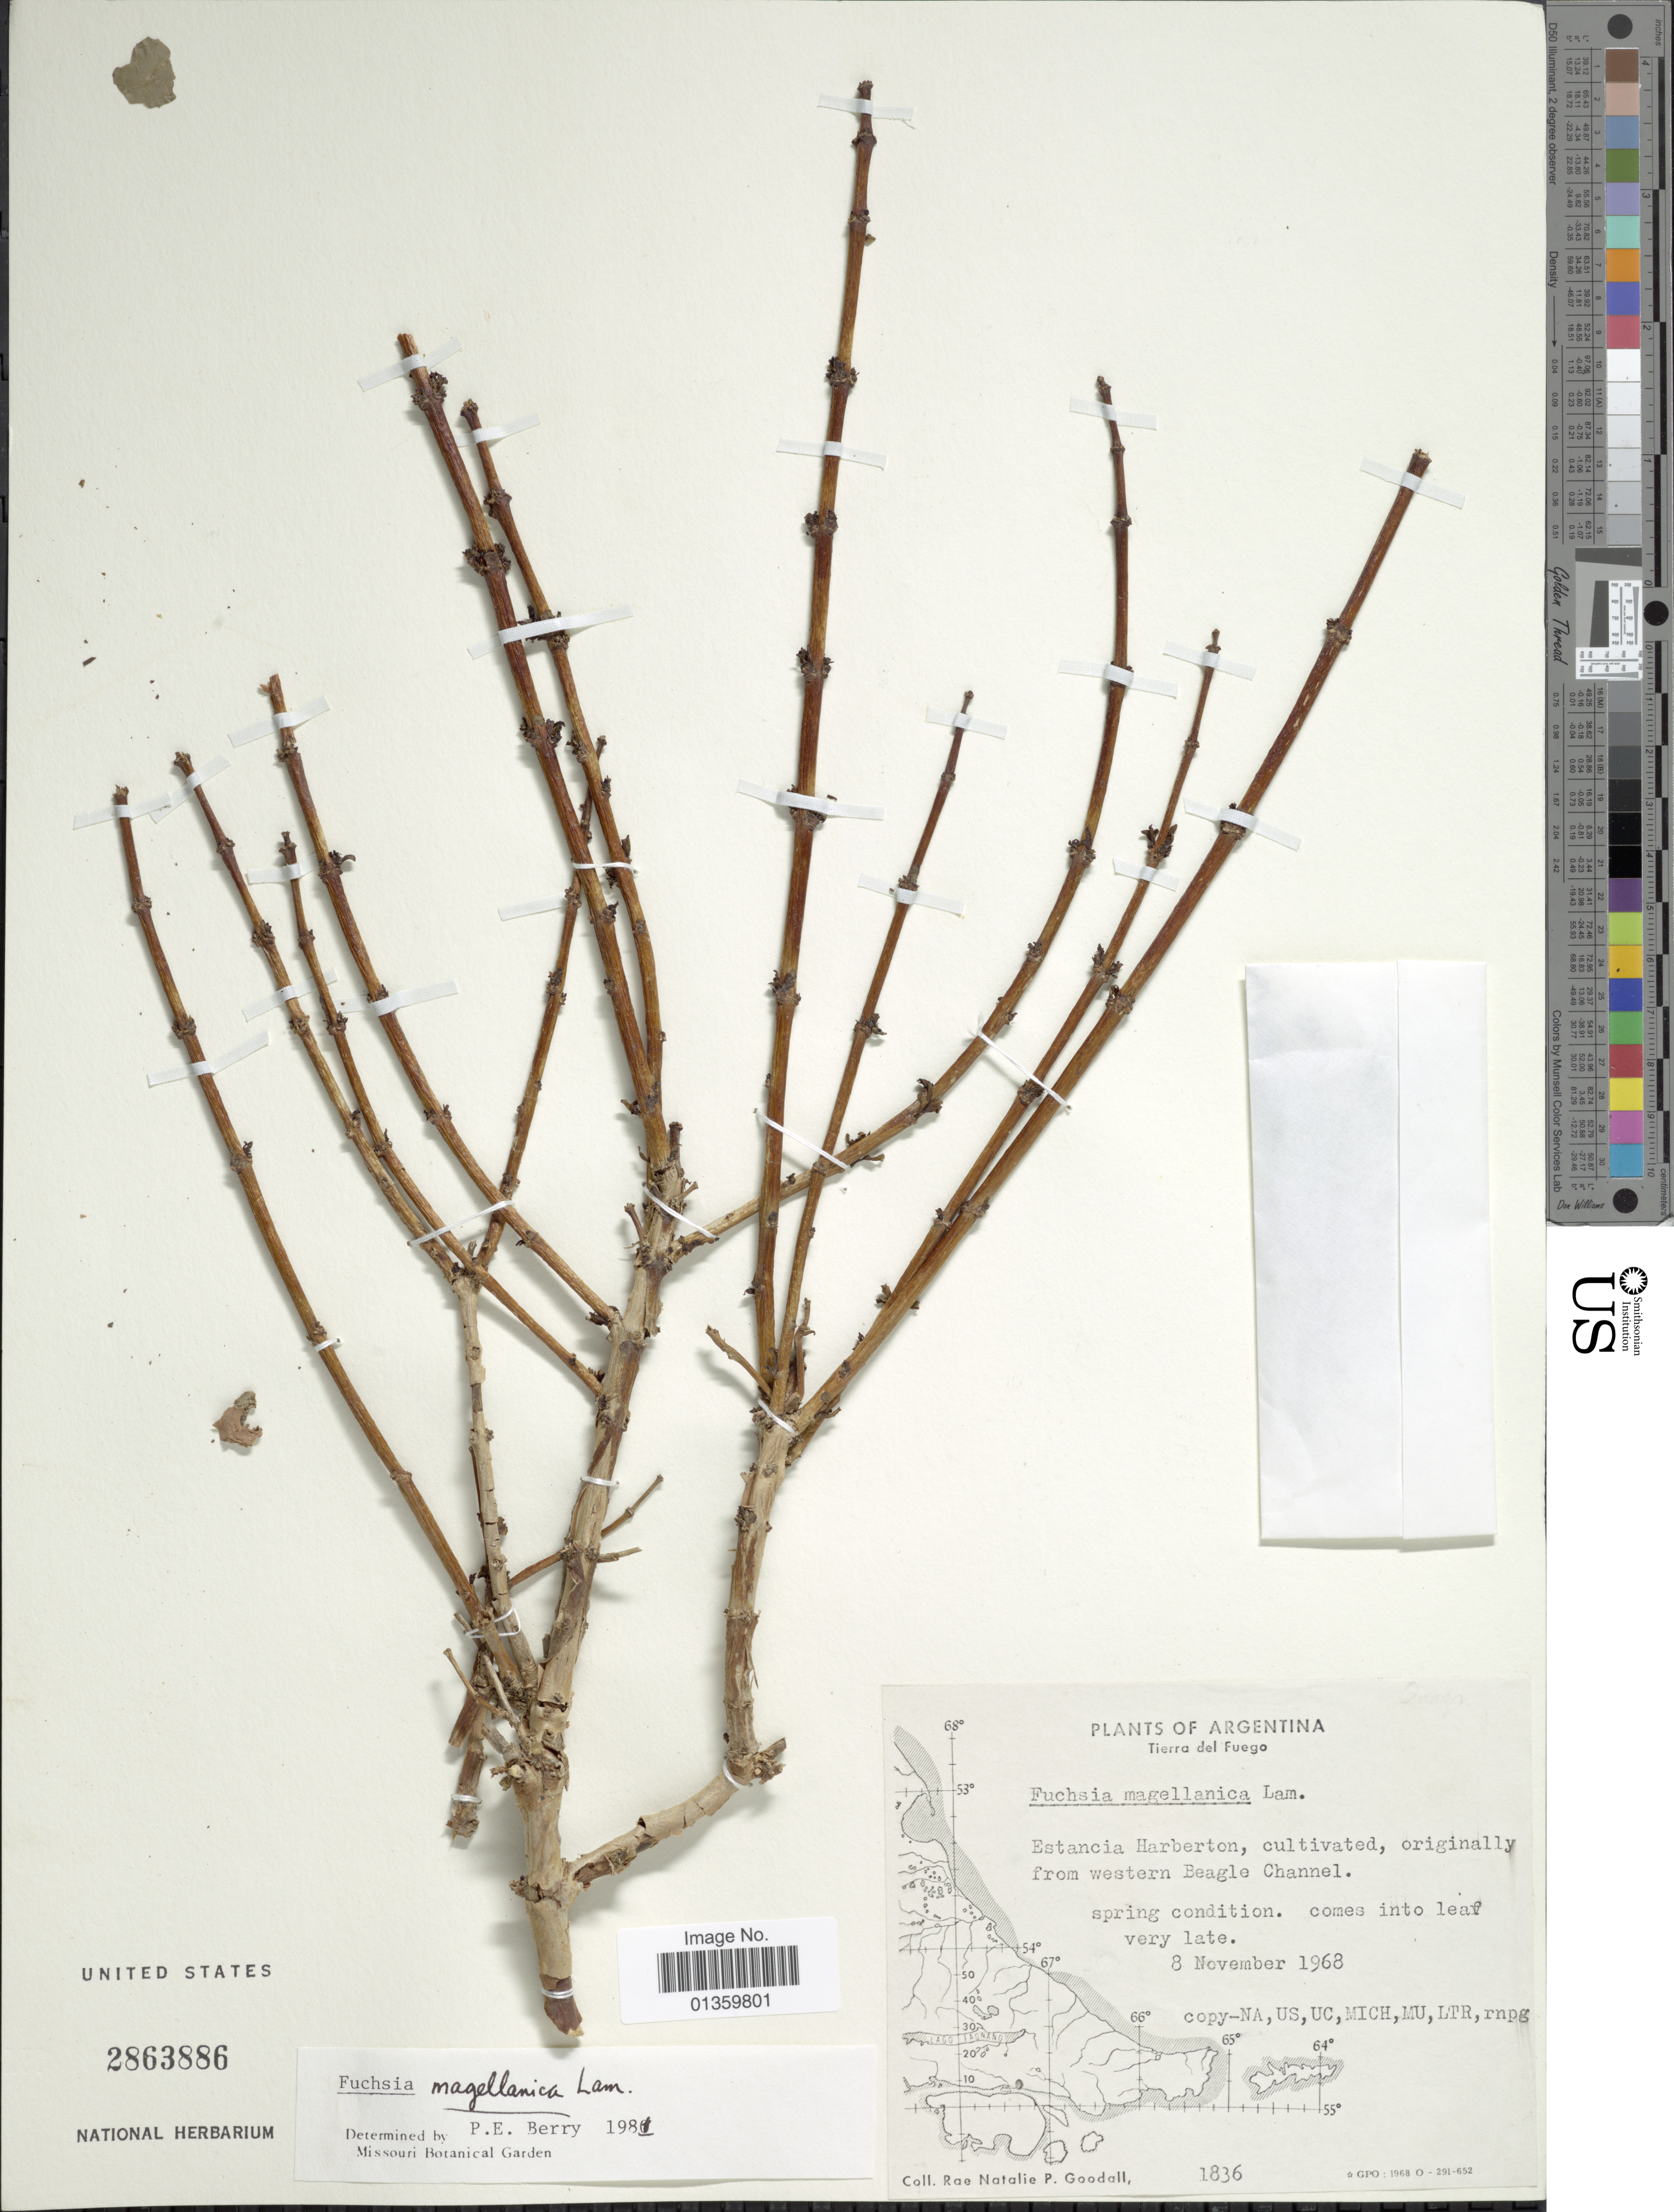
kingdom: Plantae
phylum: Tracheophyta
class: Magnoliopsida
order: Myrtales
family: Onagraceae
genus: Fuchsia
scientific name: Fuchsia magellanica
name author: Lam.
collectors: R. Goodall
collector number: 1836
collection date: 1968-11-08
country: Argentina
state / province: Tierra del Fuego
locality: Estancia Haberton, cultivated, originally from western Beagle Channel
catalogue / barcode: US 2863886